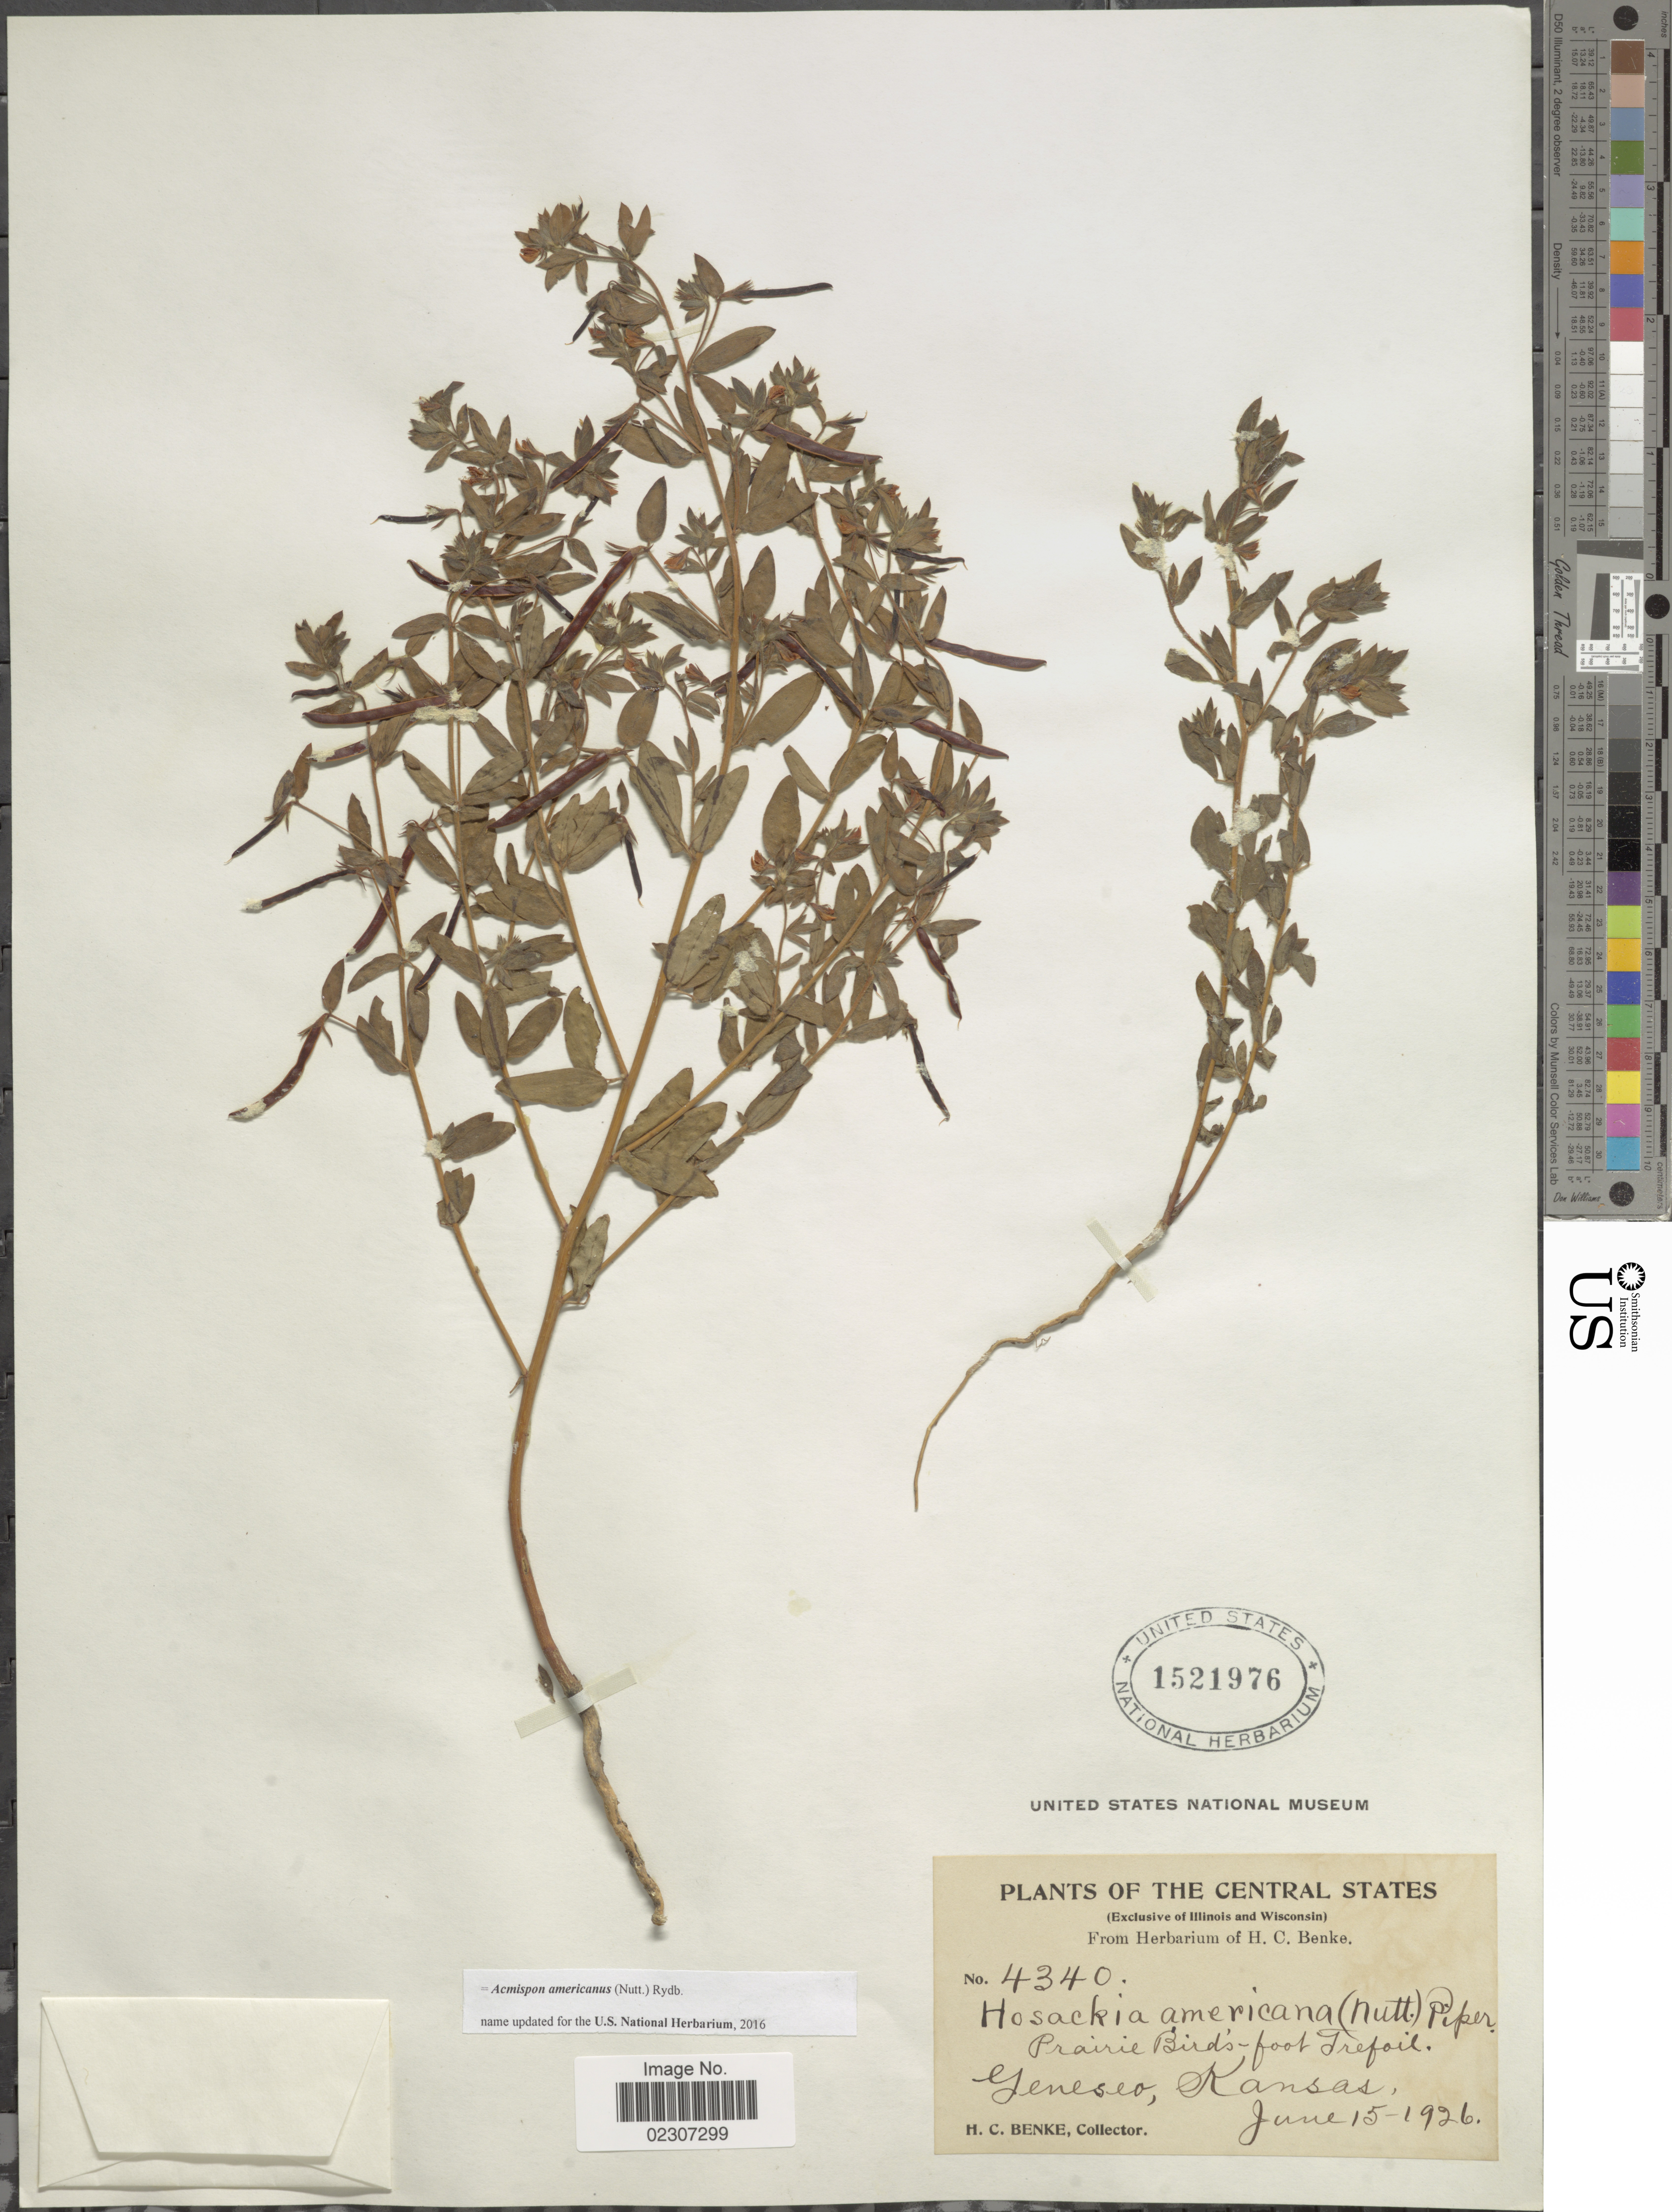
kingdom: Plantae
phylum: Tracheophyta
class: Magnoliopsida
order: Fabales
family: Fabaceae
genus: Acmispon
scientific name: Acmispon americanus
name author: (Nutt.) Rydb.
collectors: H. Benke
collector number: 4340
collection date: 1926-06-15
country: United States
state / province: Kansas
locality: Central States, Geneseo, Kansas.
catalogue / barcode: US 1521976